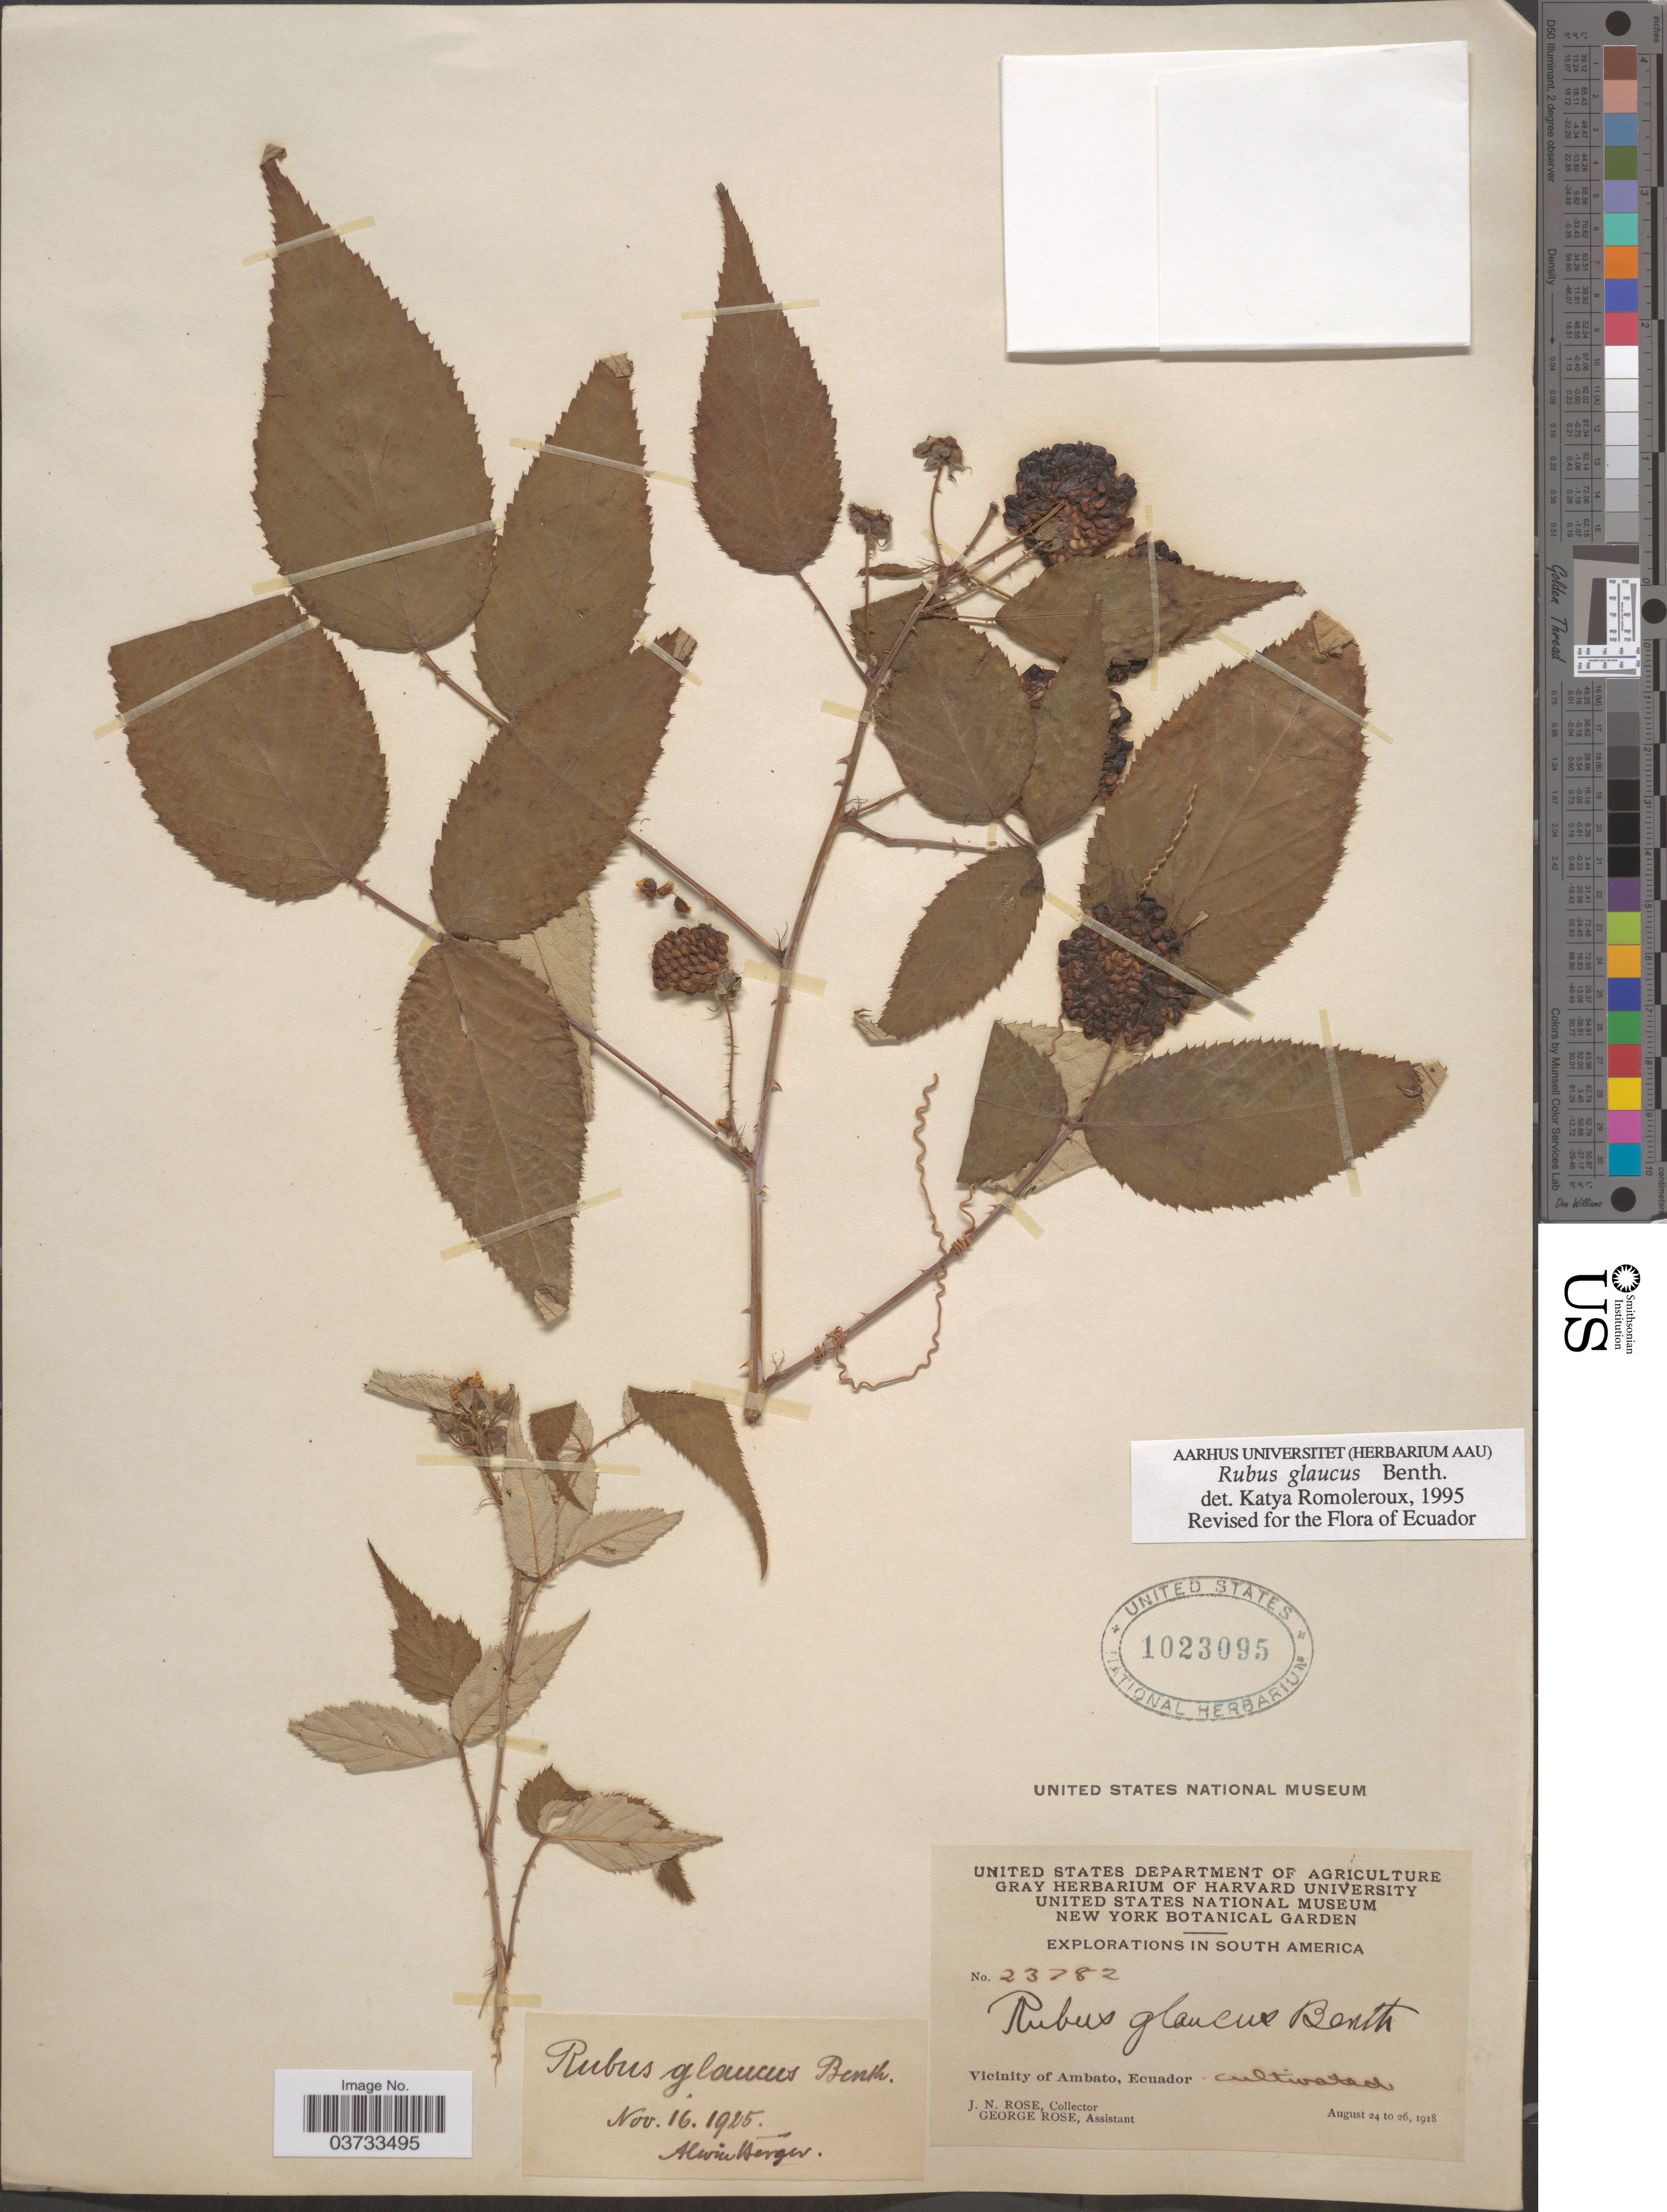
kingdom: Plantae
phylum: Tracheophyta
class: Magnoliopsida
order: Rosales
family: Rosaceae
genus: Rubus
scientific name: Rubus glaucus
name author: Benth.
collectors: J. N. Rose & G. Rose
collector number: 23782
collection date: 1918-08-24/1918-08-26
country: Ecuador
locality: Vicinity of Ambato.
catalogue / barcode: US 1023095